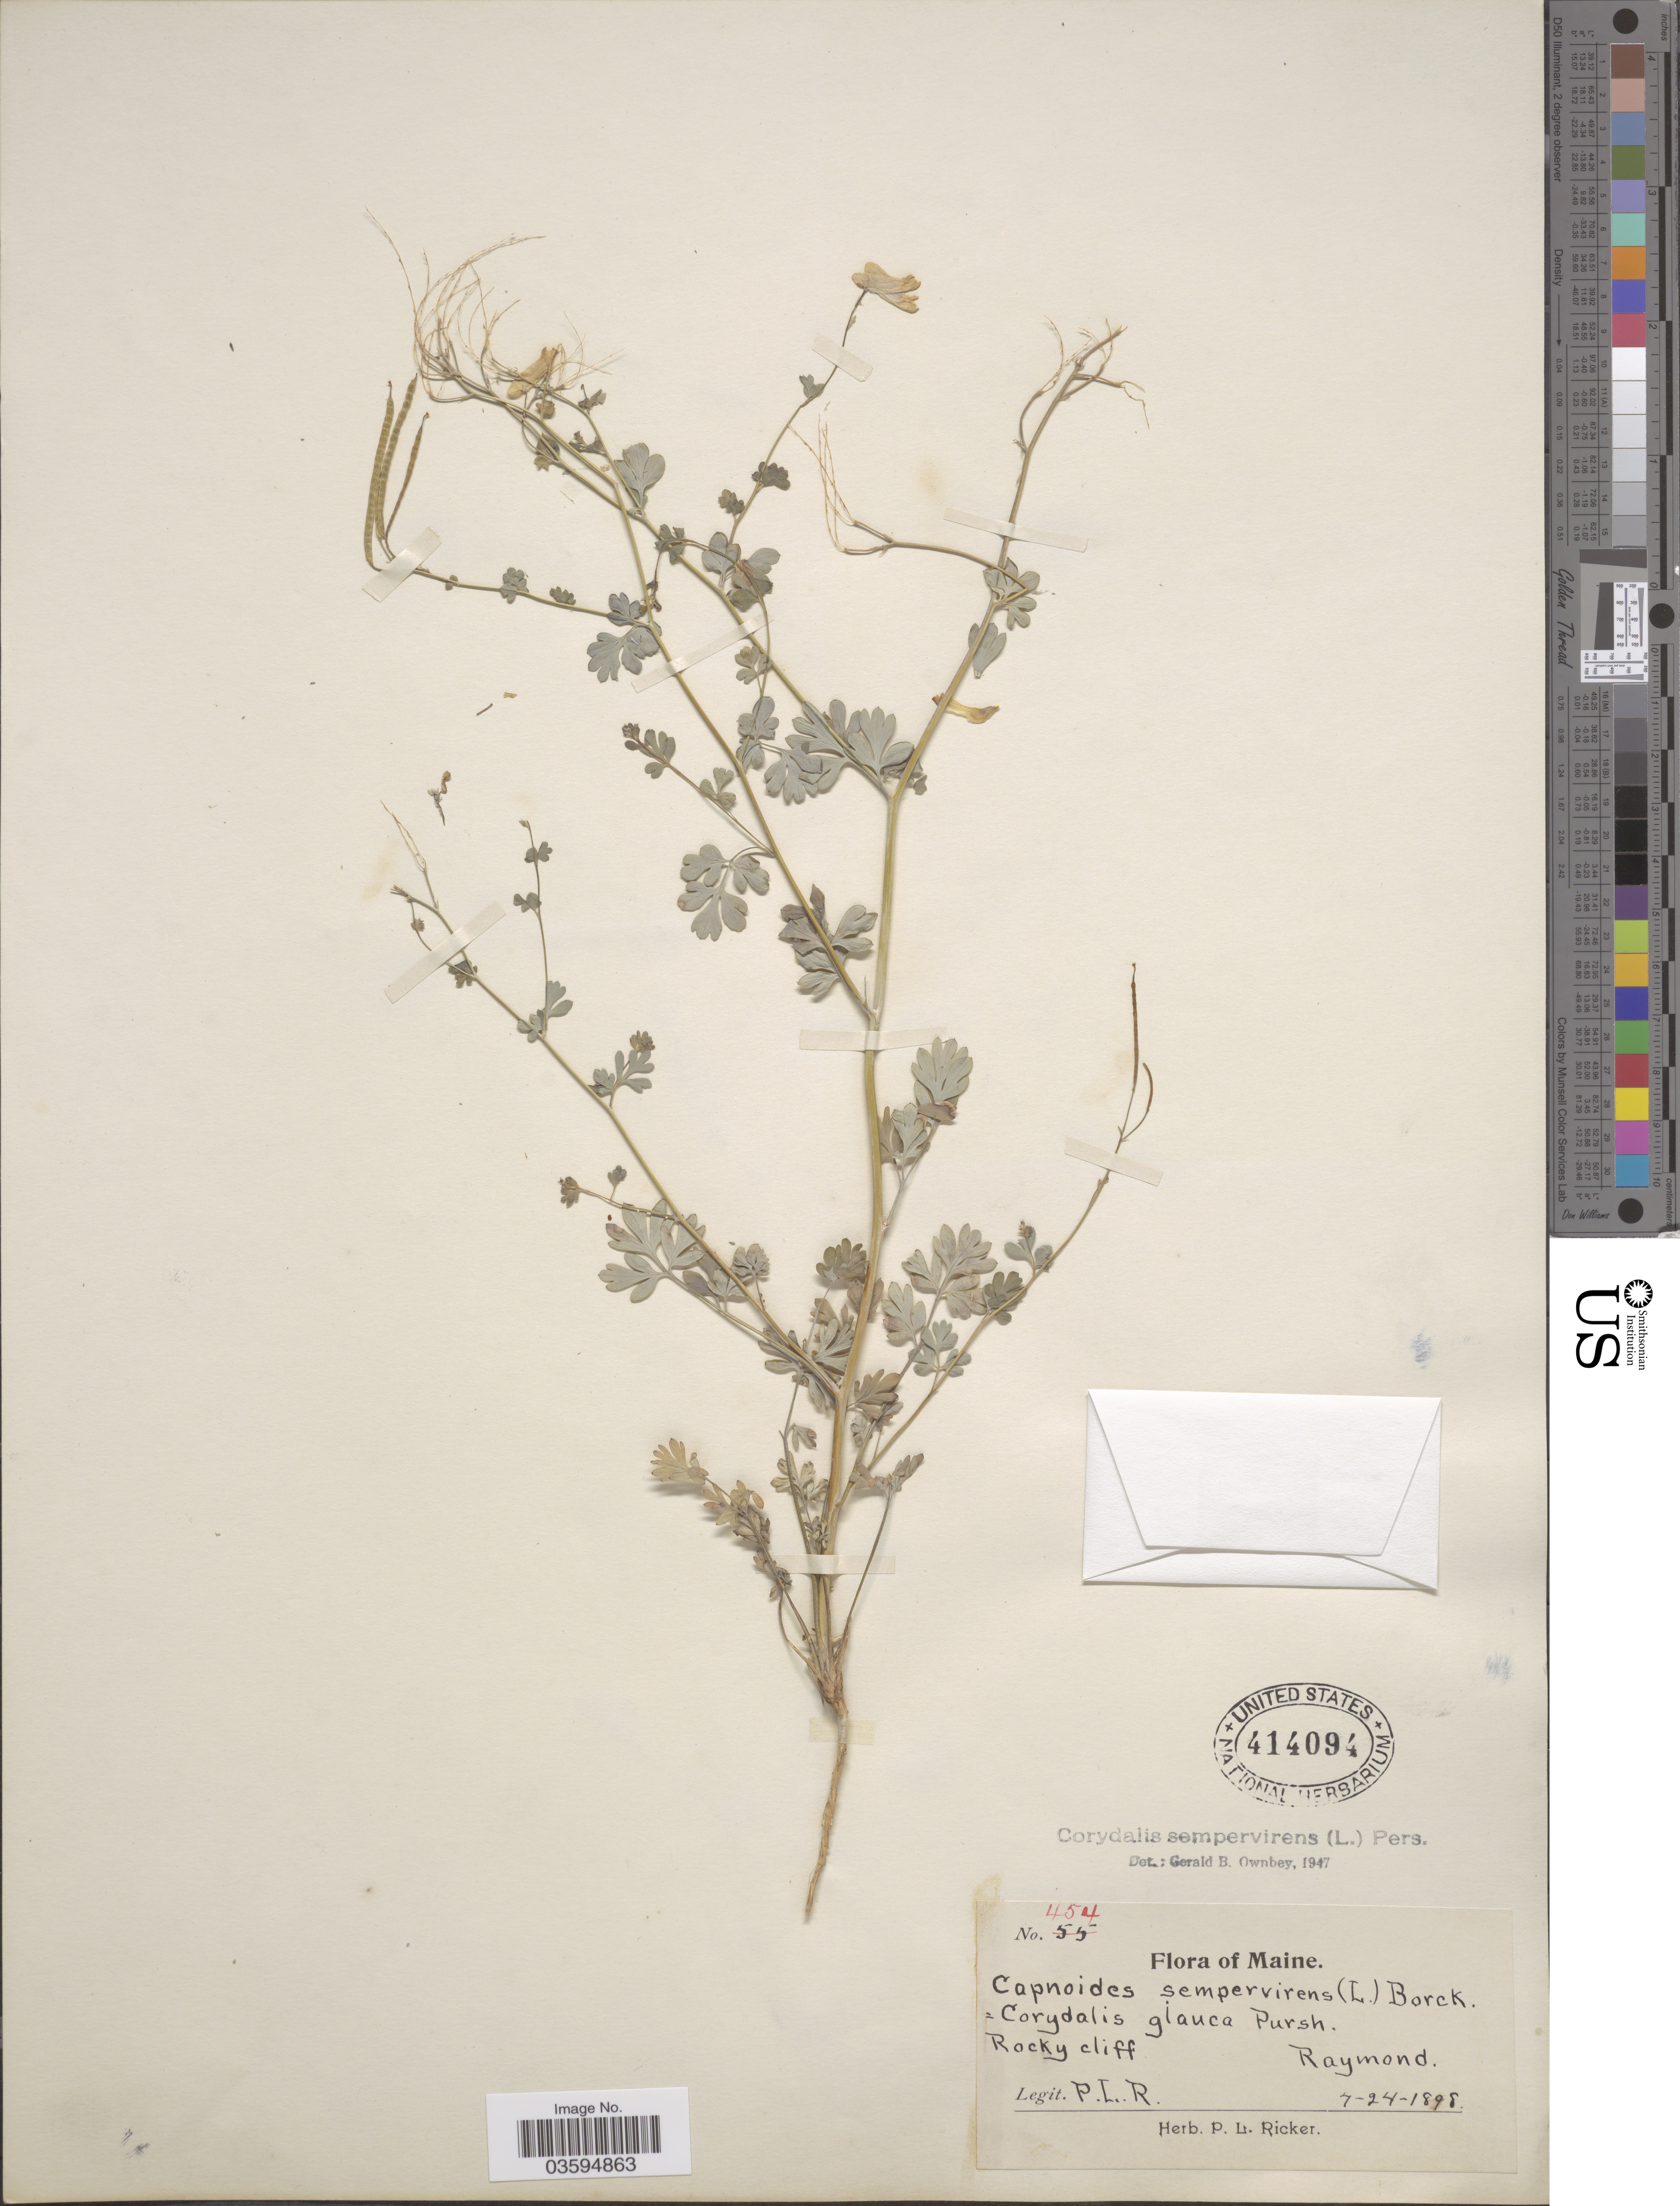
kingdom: Plantae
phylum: Tracheophyta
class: Magnoliopsida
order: Ranunculales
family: Papaveraceae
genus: Capnoides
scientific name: Capnoides sempervirens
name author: (L.) Borkh.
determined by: Strong, M. T., (US), Smithsonian Institution - National Museum of Natural History (UNITED STATES)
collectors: P. Ricker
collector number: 454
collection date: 1898-07-24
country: United States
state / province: Maine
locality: Raymond.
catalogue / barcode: US 414094